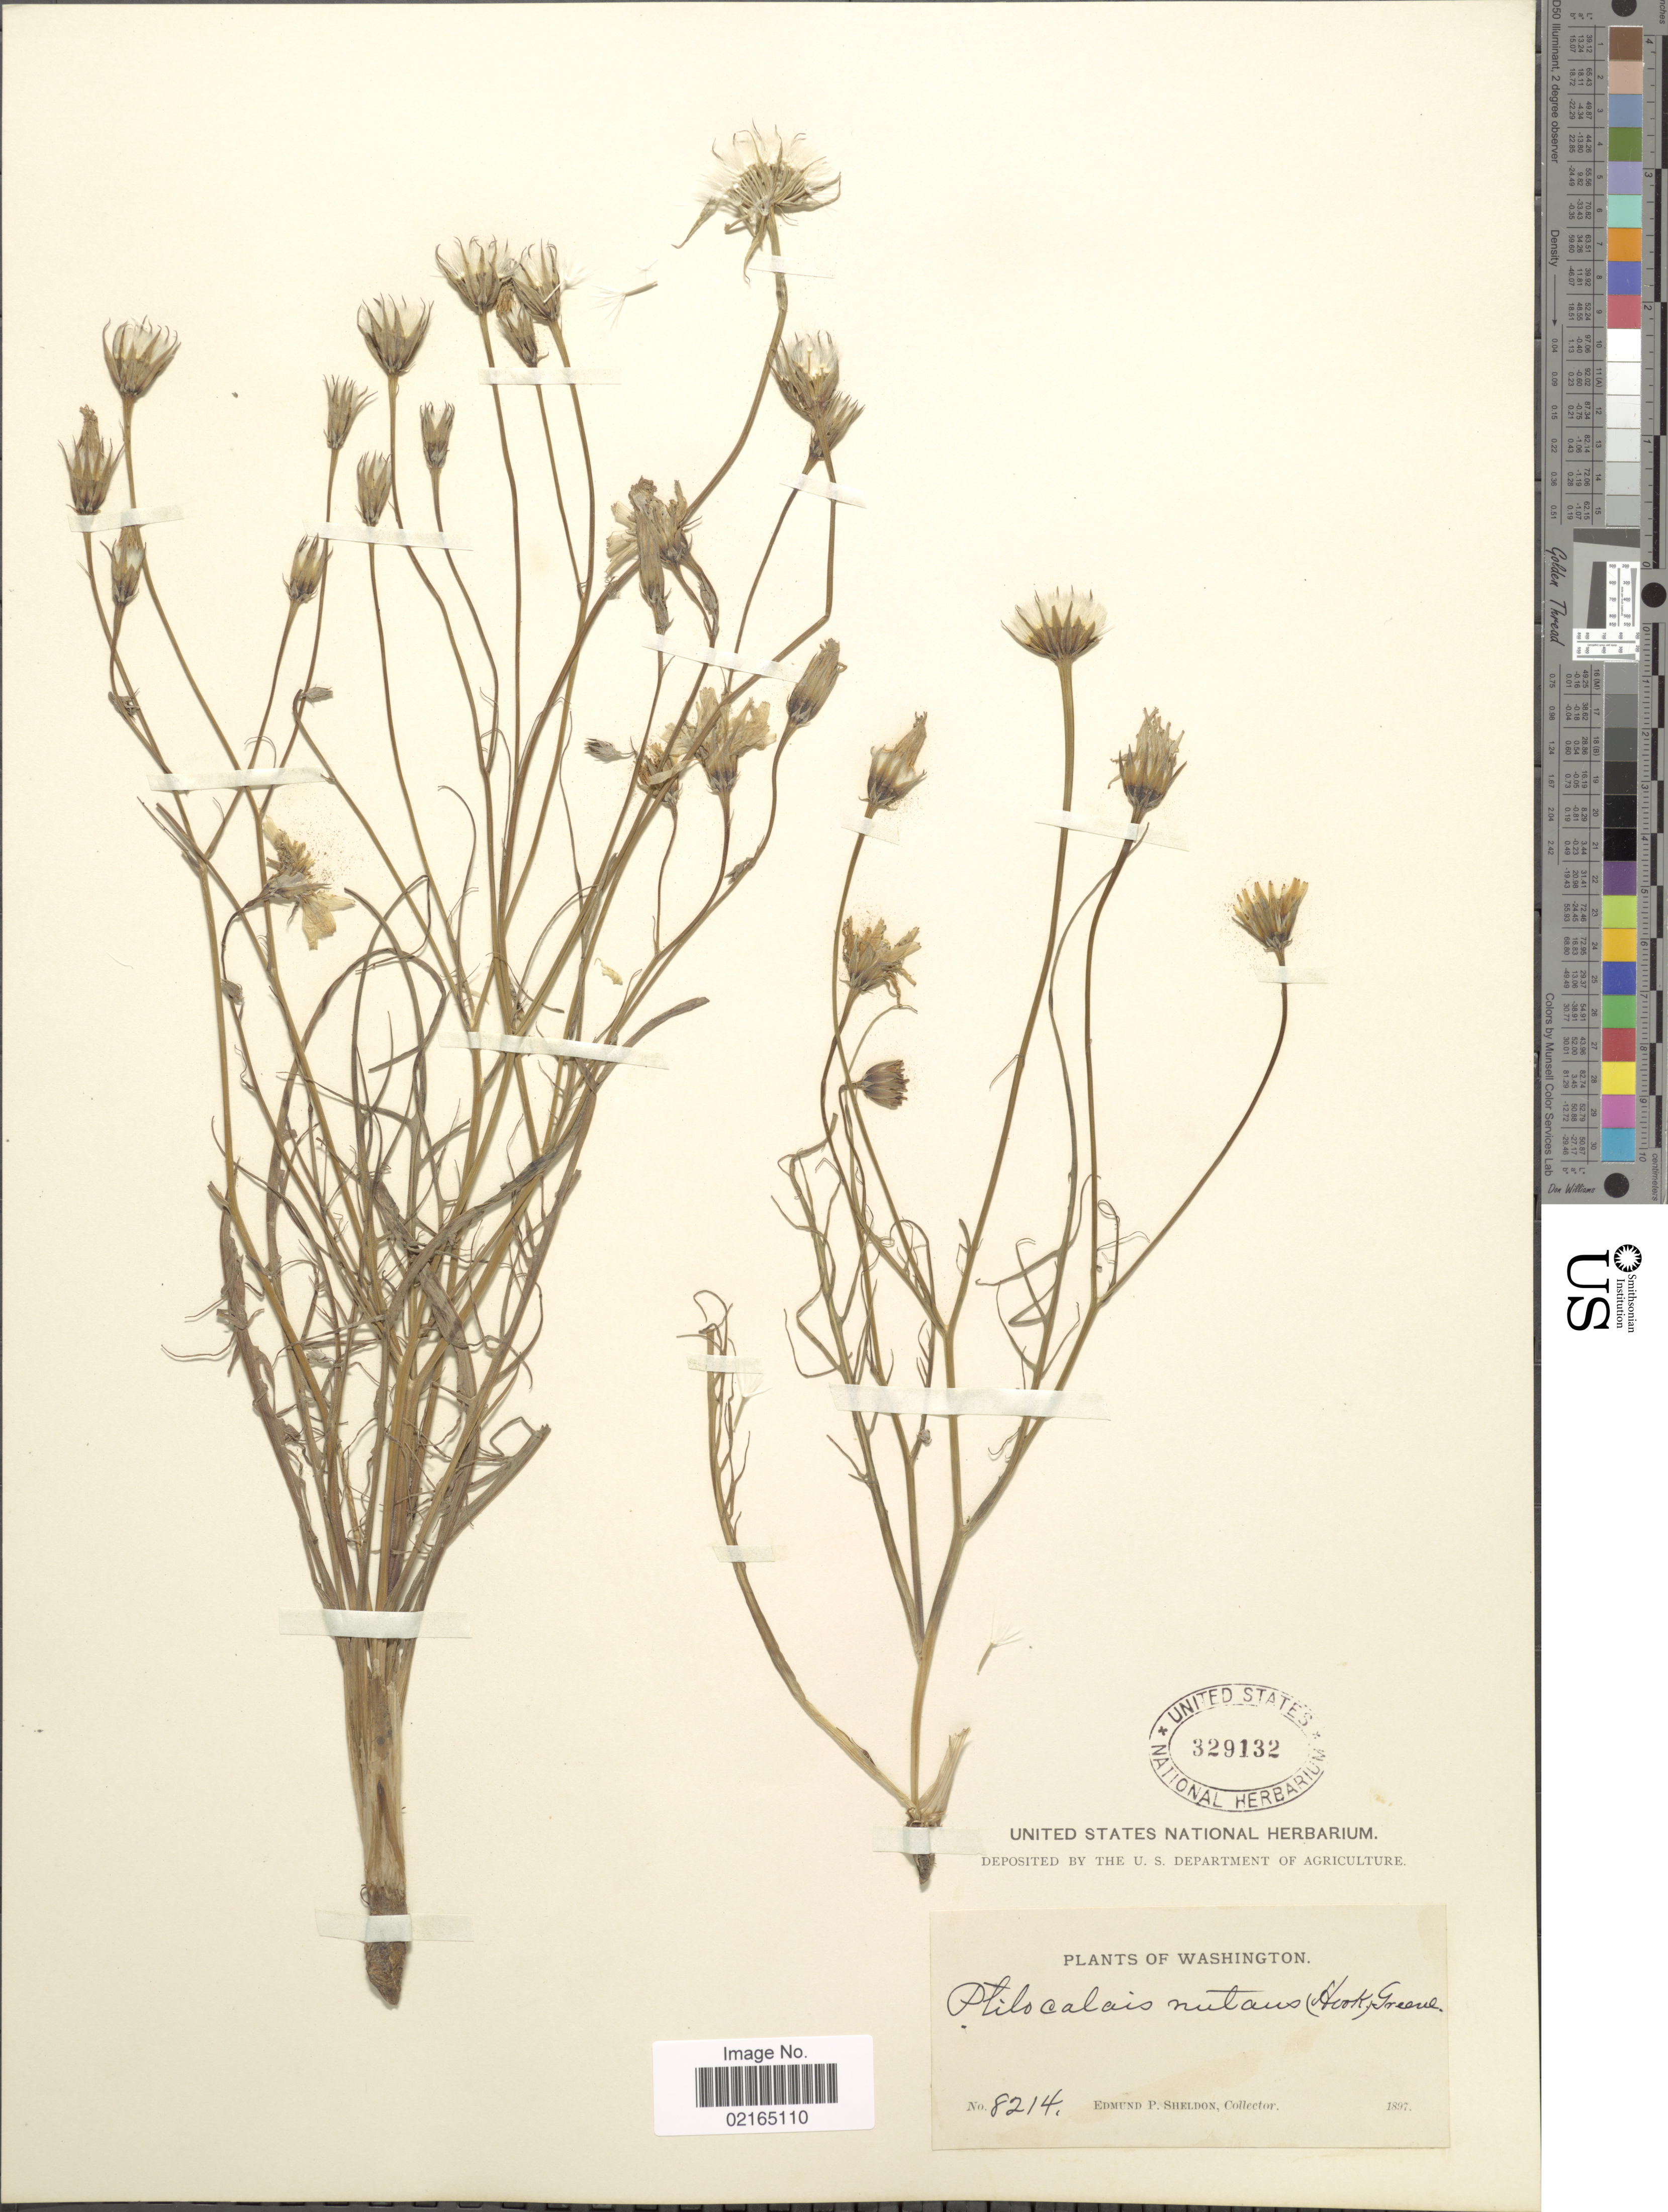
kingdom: Plantae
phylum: Tracheophyta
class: Magnoliopsida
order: Asterales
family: Asteraceae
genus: Microseris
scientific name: Microseris nutans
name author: (Hook.) Sch. Bip.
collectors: E. P. Sheldon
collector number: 8214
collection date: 1897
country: United States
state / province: Washington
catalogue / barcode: US 329132